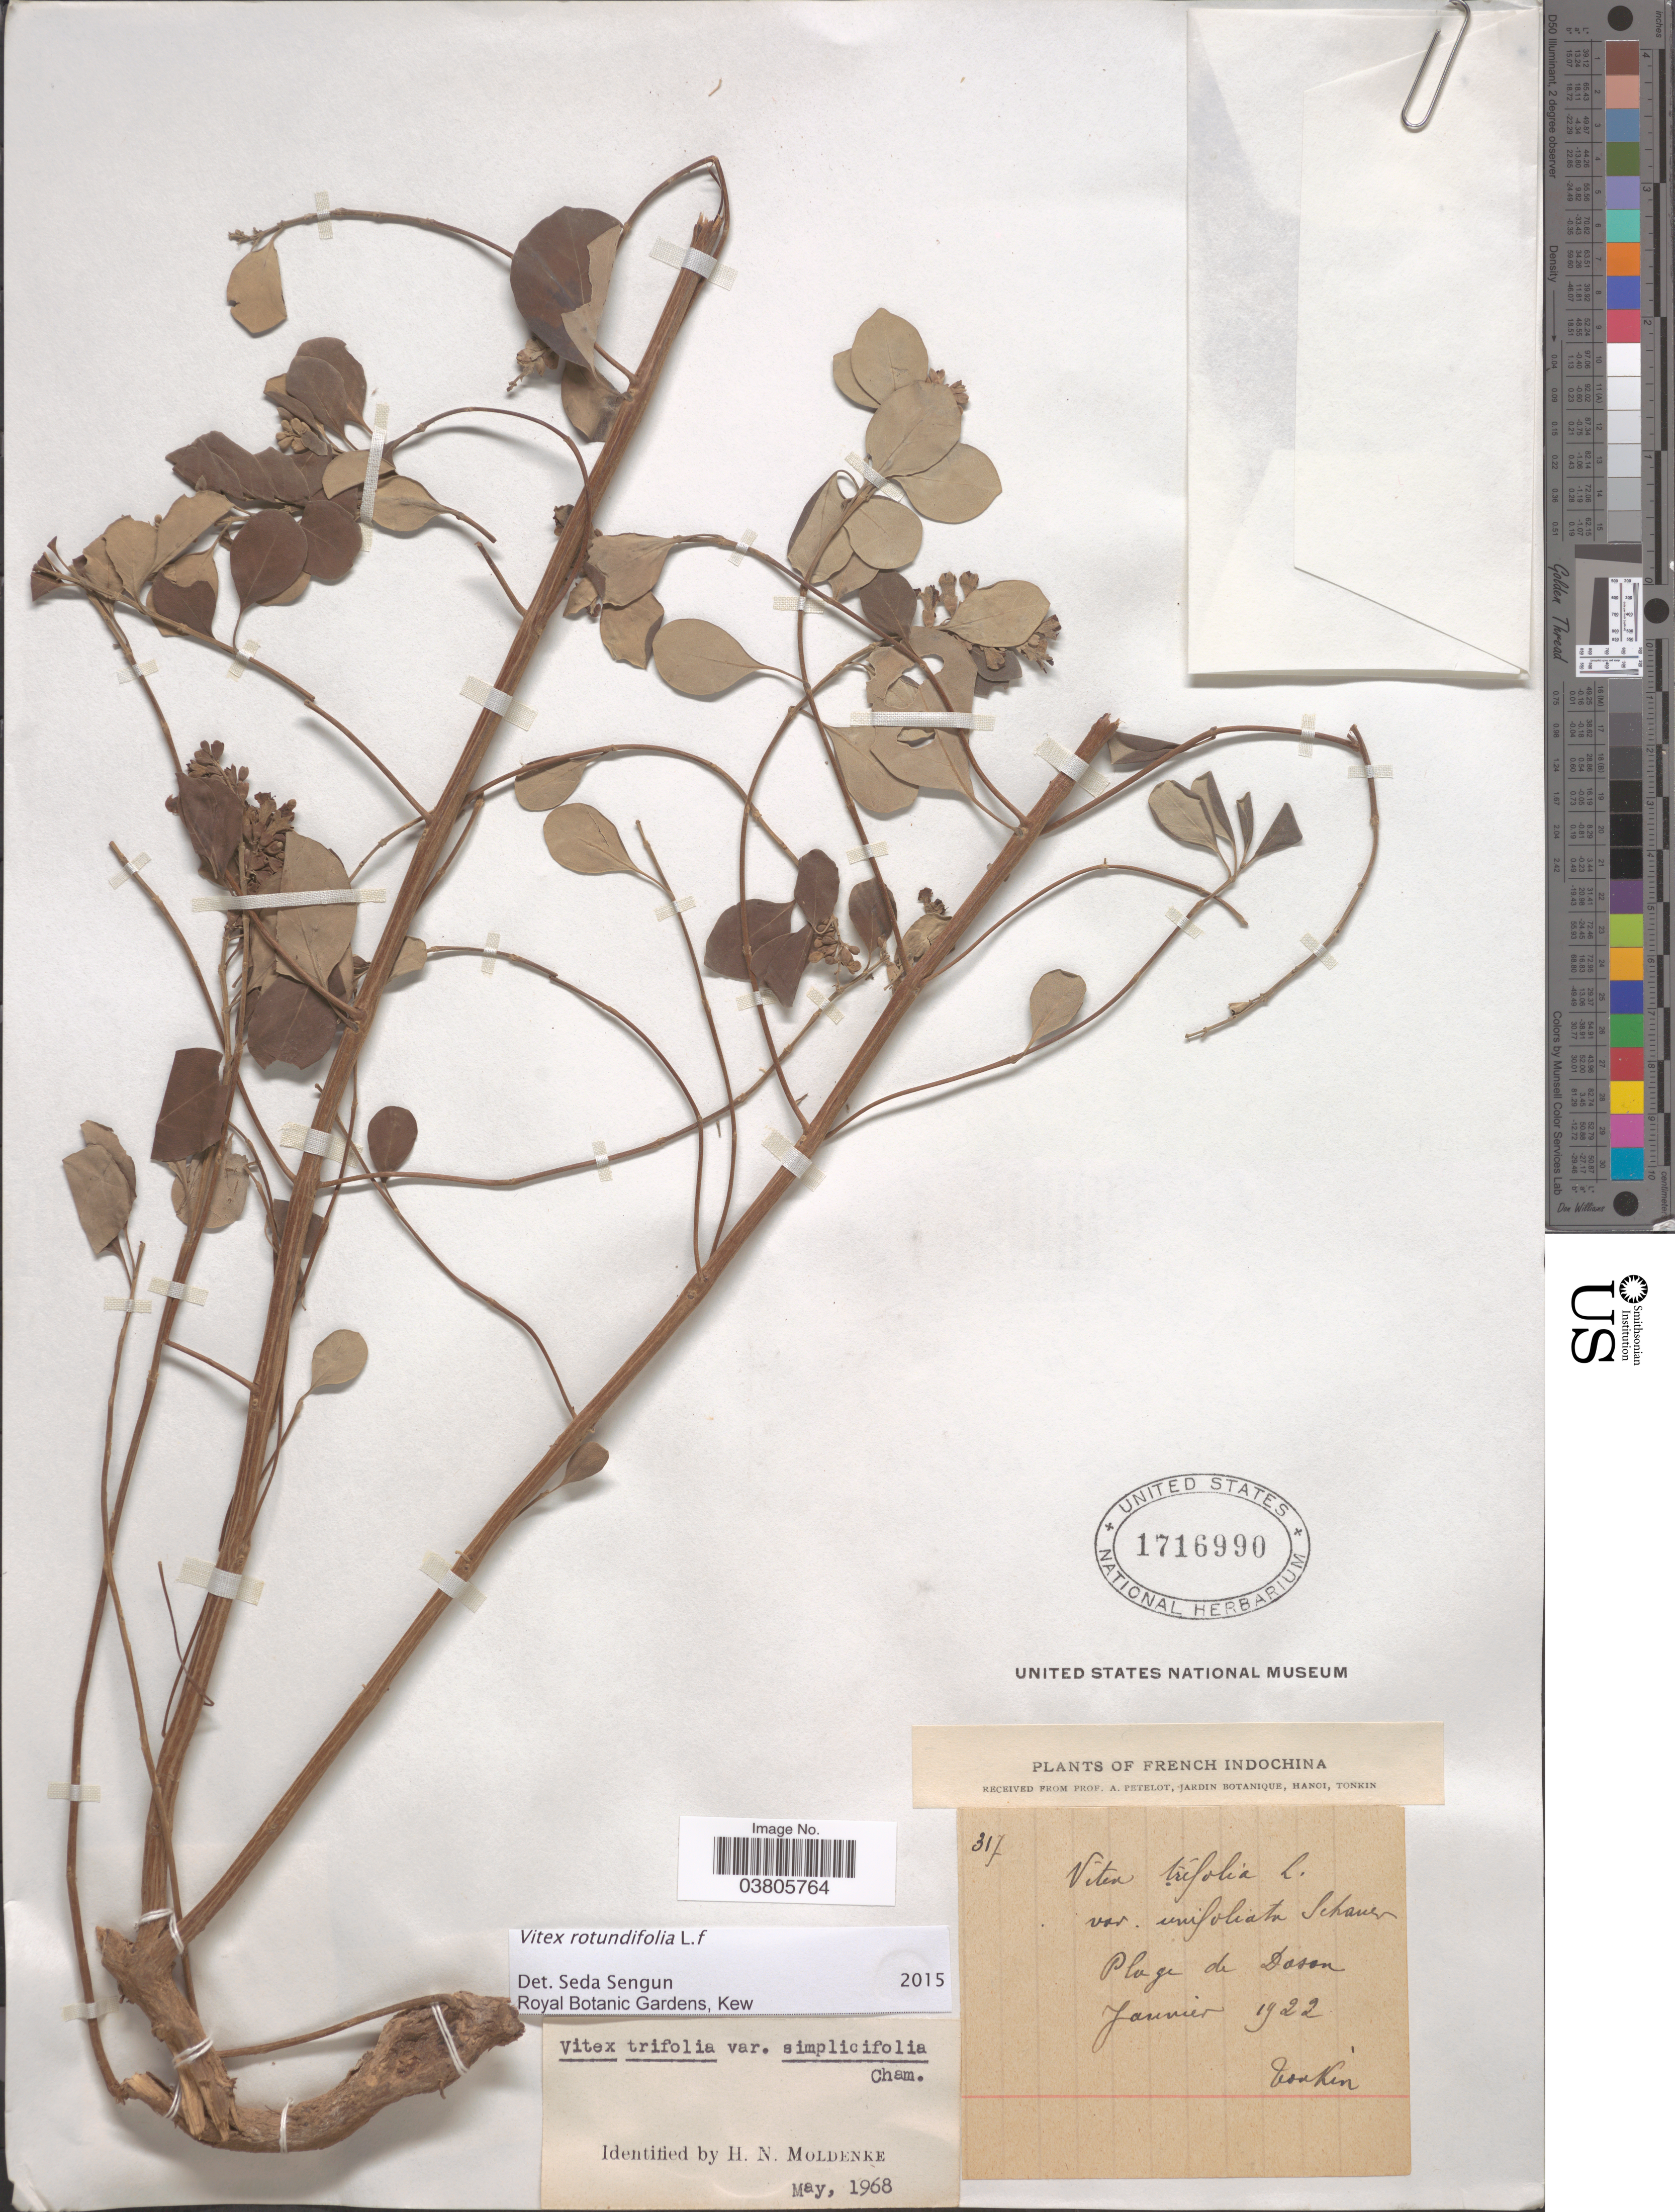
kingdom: Plantae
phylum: Tracheophyta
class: Magnoliopsida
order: Lamiales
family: Lamiaceae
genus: Vitex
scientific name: Vitex rotundifolia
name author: L. f.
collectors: P. A. Pételot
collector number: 317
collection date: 1922-01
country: Vietnam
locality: French Indochina. Plage de Doson.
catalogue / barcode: US 1716990